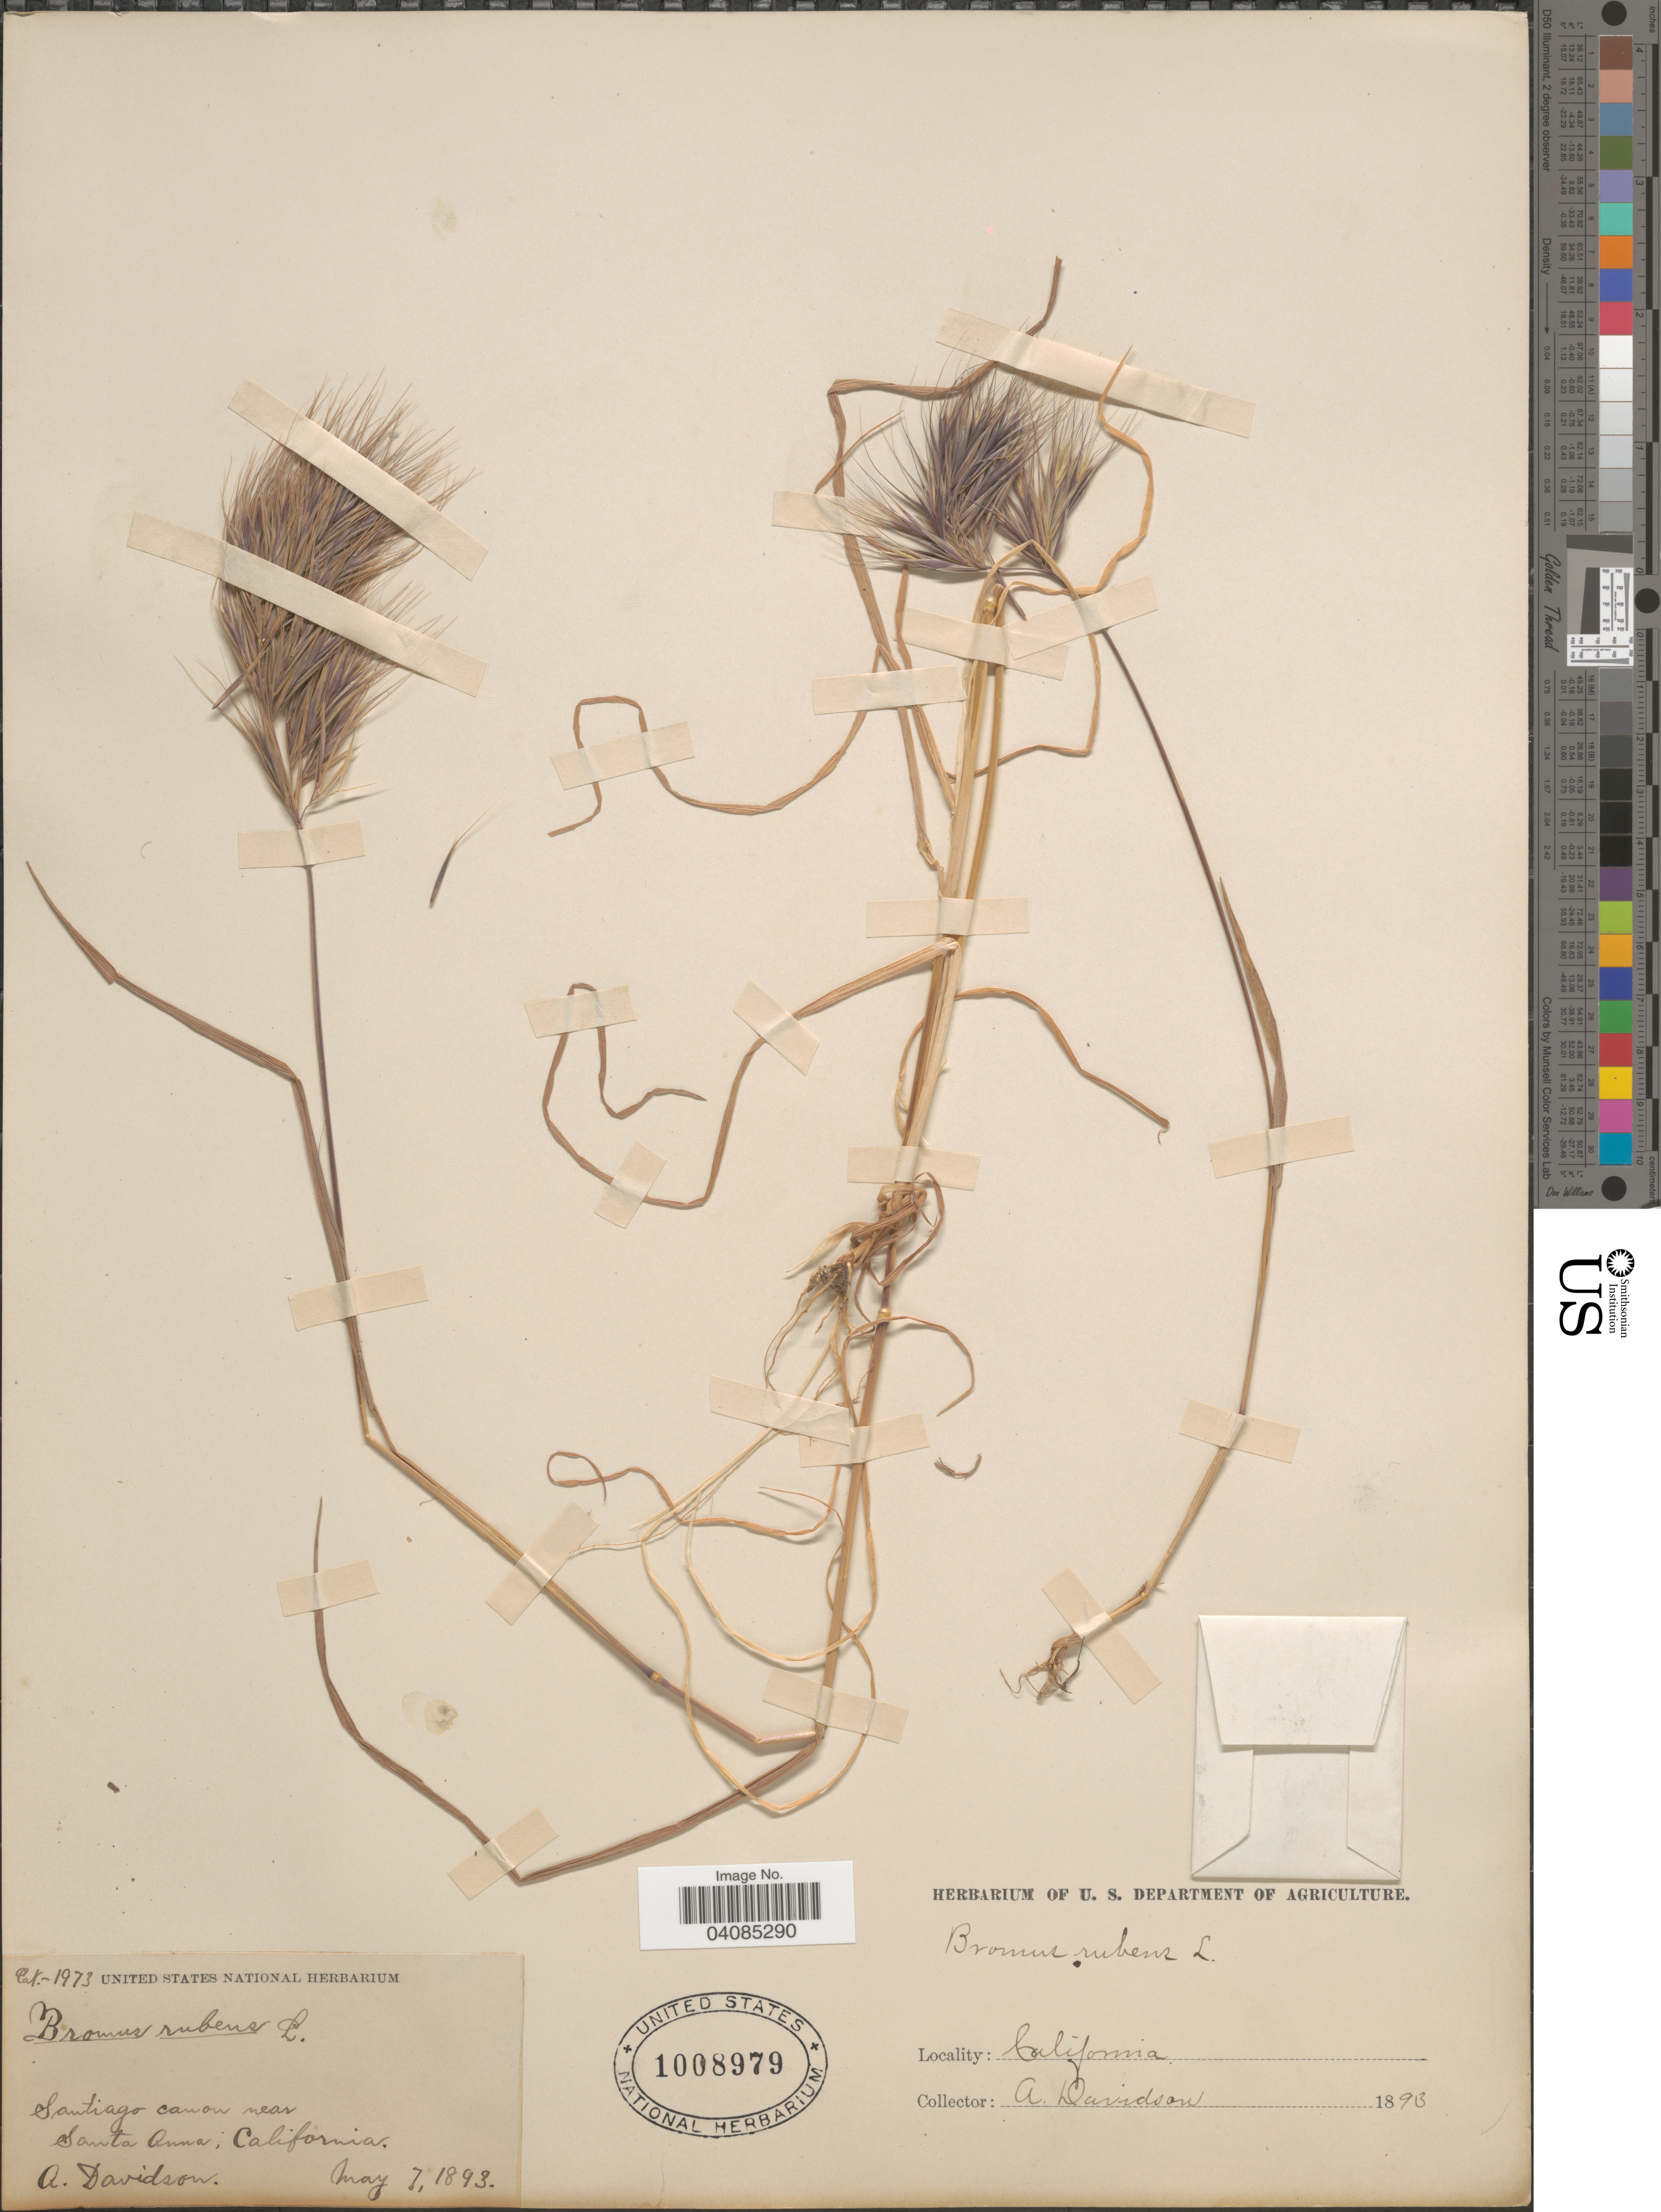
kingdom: Plantae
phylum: Tracheophyta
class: Liliopsida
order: Poales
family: Poaceae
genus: Bromus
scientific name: Bromus rubens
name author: L.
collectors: A. Davidson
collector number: Cat-1973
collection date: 1893-05-07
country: United States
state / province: California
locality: Santiago canon near Santa Anna.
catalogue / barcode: US 1008979